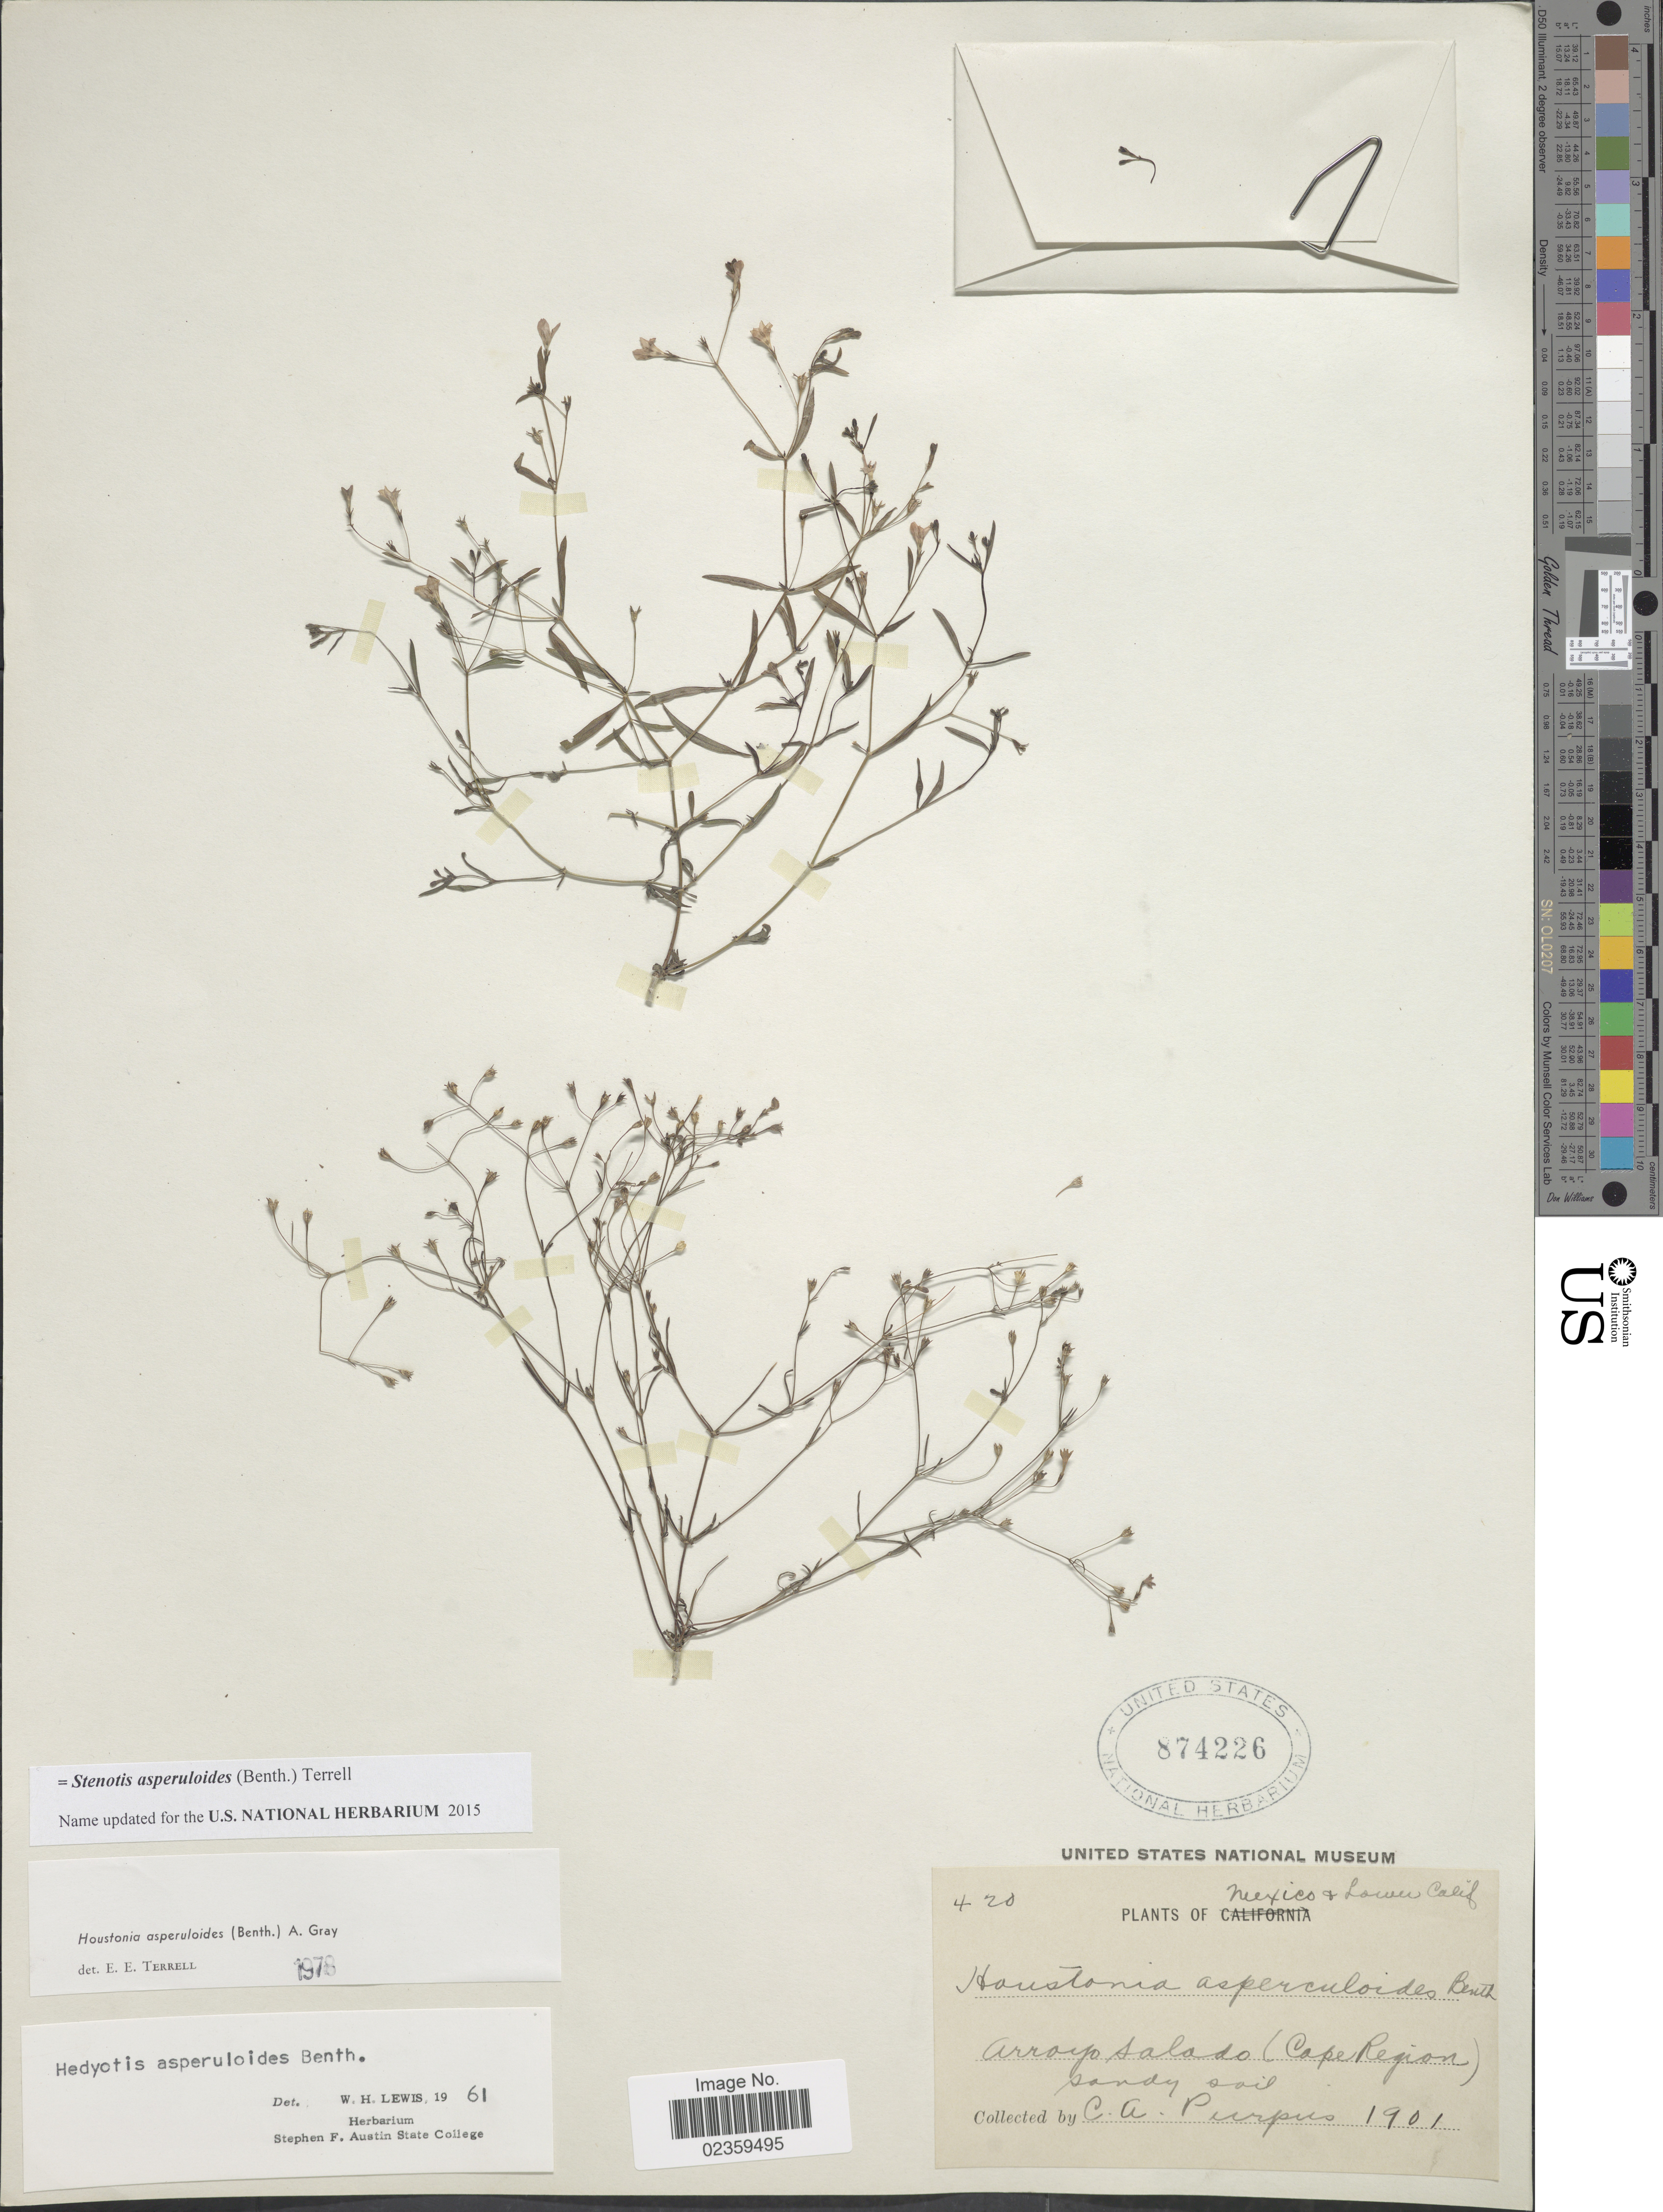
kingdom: Plantae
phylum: Tracheophyta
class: Magnoliopsida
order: Gentianales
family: Rubiaceae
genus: Stenotis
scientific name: Stenotis asperuloides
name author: (Benth.) Terrell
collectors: C. A. Purpus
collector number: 420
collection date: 1901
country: Mexico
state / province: Baja California Sur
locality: Lower California. Arroyo Salado (Cape Region)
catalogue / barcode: US 874226